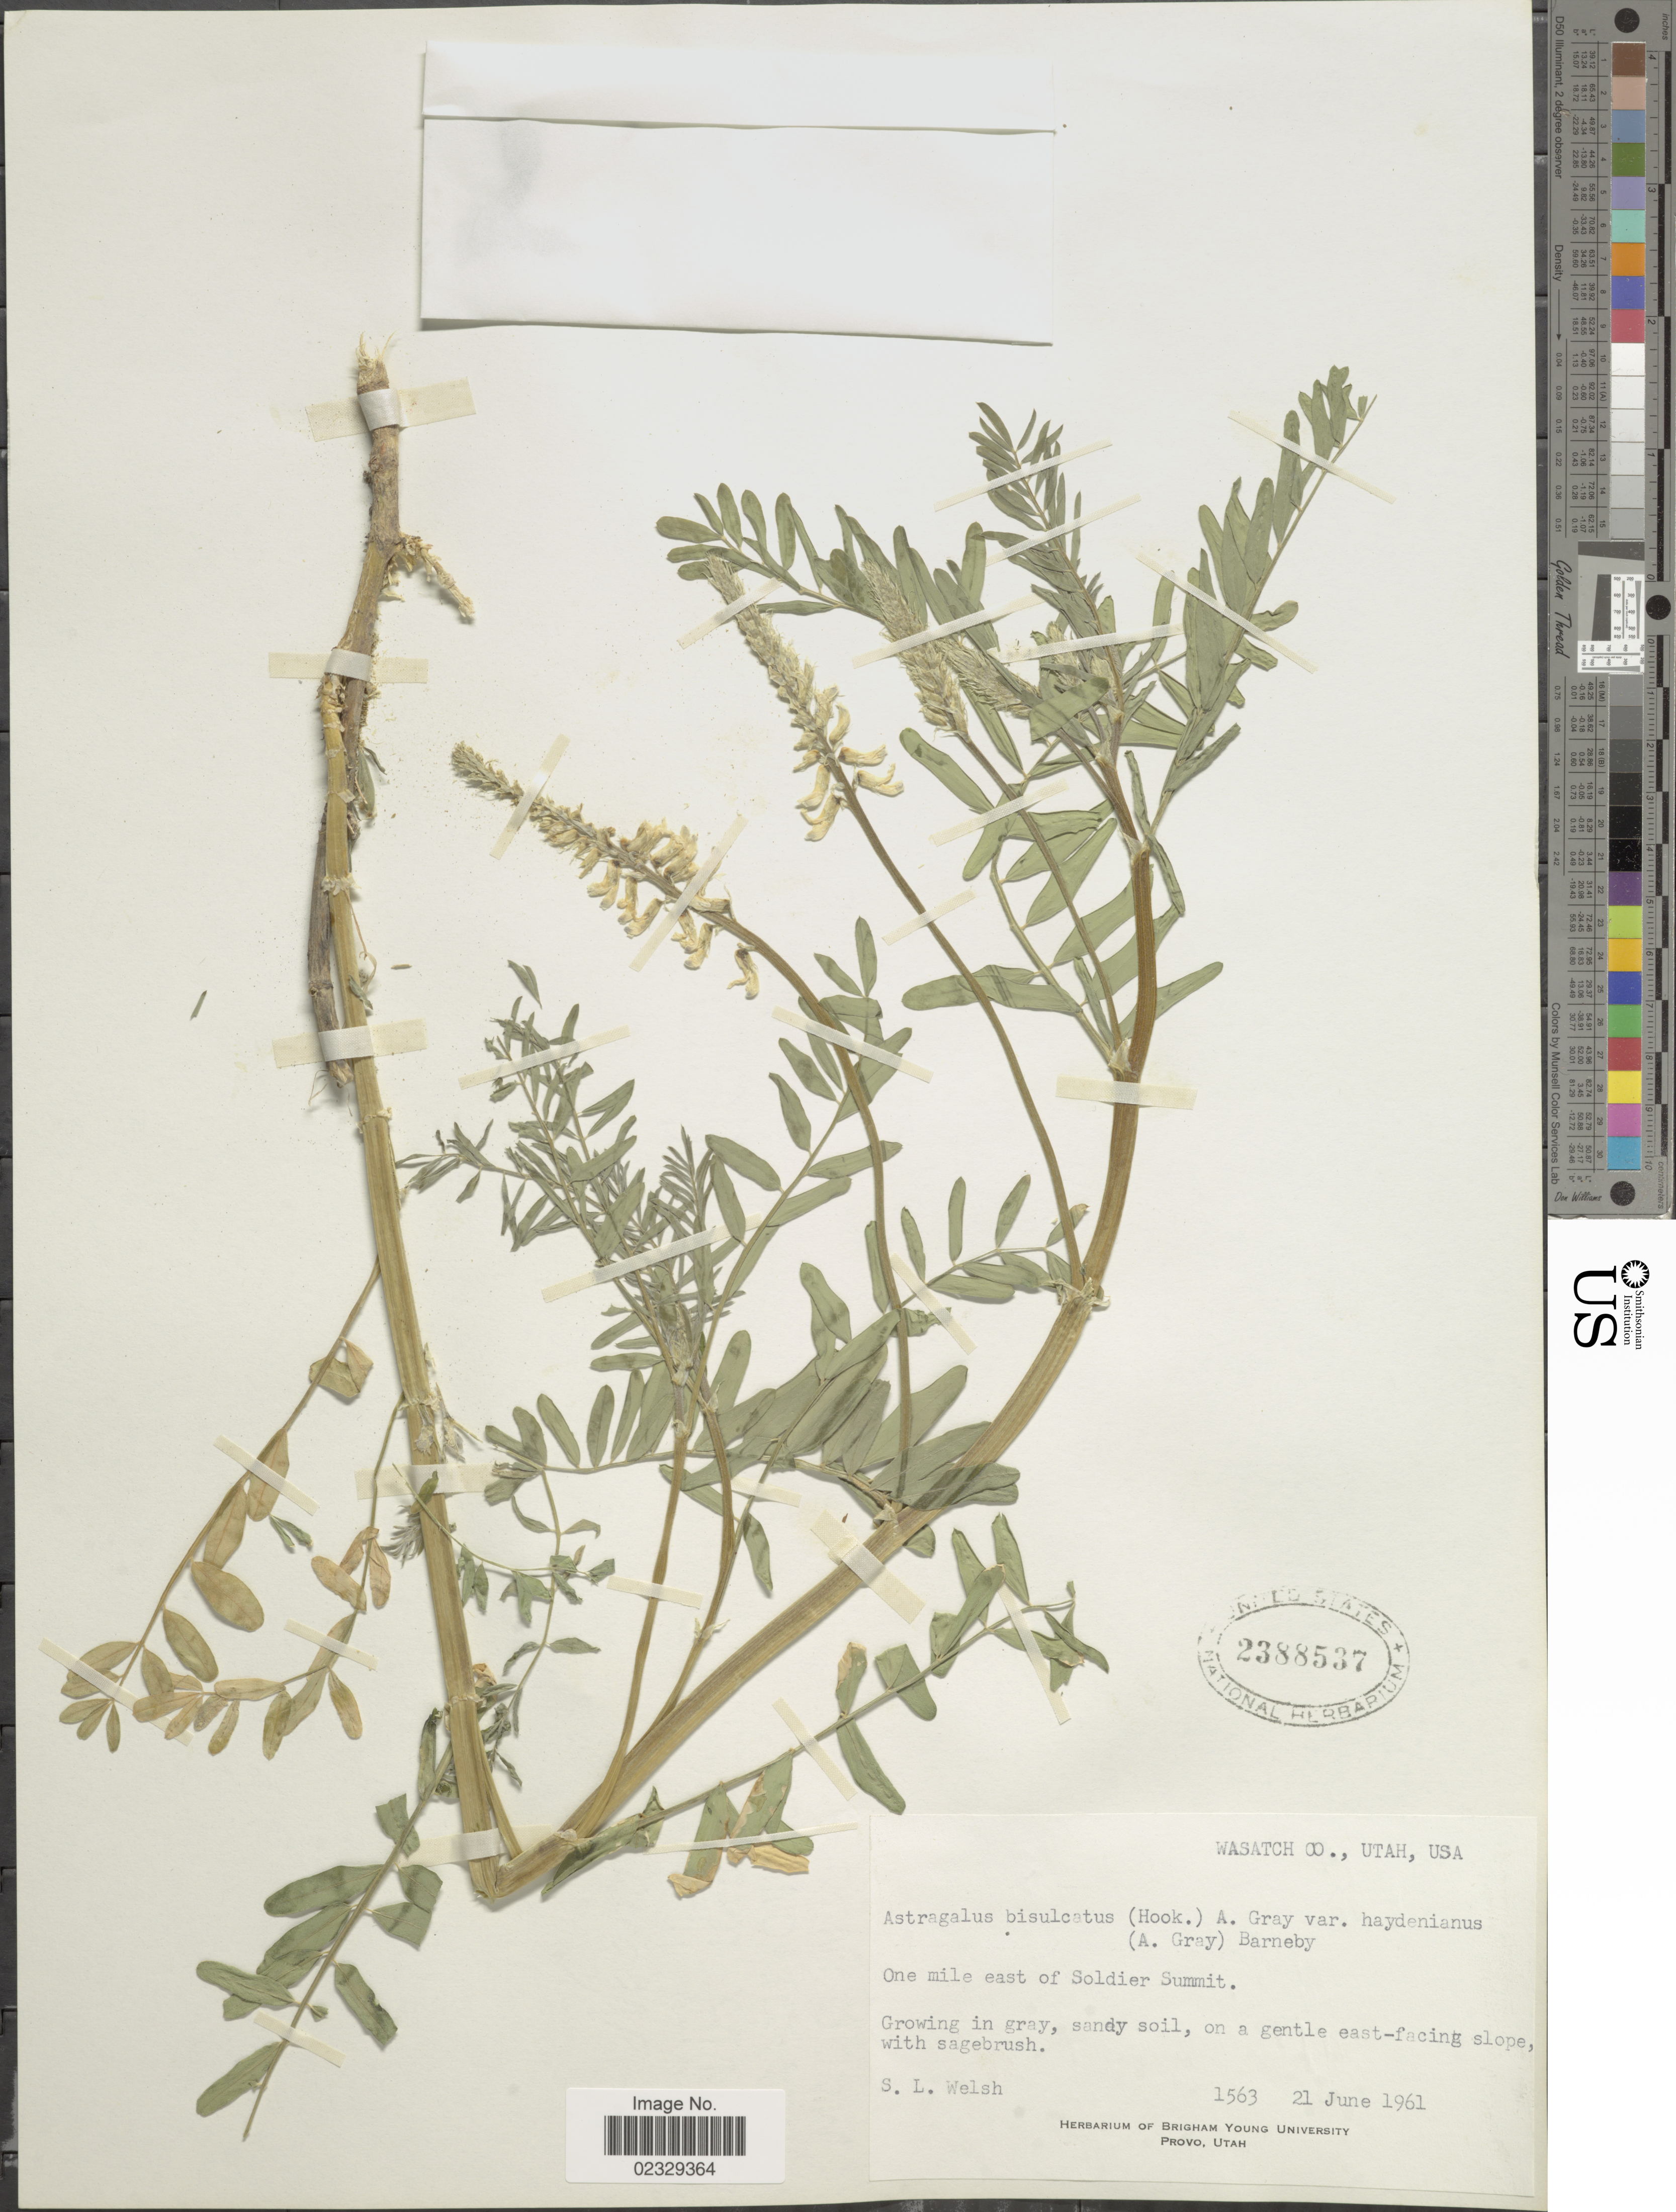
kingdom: Plantae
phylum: Tracheophyta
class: Magnoliopsida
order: Fabales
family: Fabaceae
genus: Astragalus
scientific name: Astragalus bisulcatus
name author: (Hook.) A. Gray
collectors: S. Welsh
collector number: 1563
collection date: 1961-06-21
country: United States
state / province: Utah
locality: Wasatch Co., One mile east of Soldier Summit, Growing in gray, sandy soil, on a gentle east-facing slopes, with sagebrush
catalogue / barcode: US 2388537